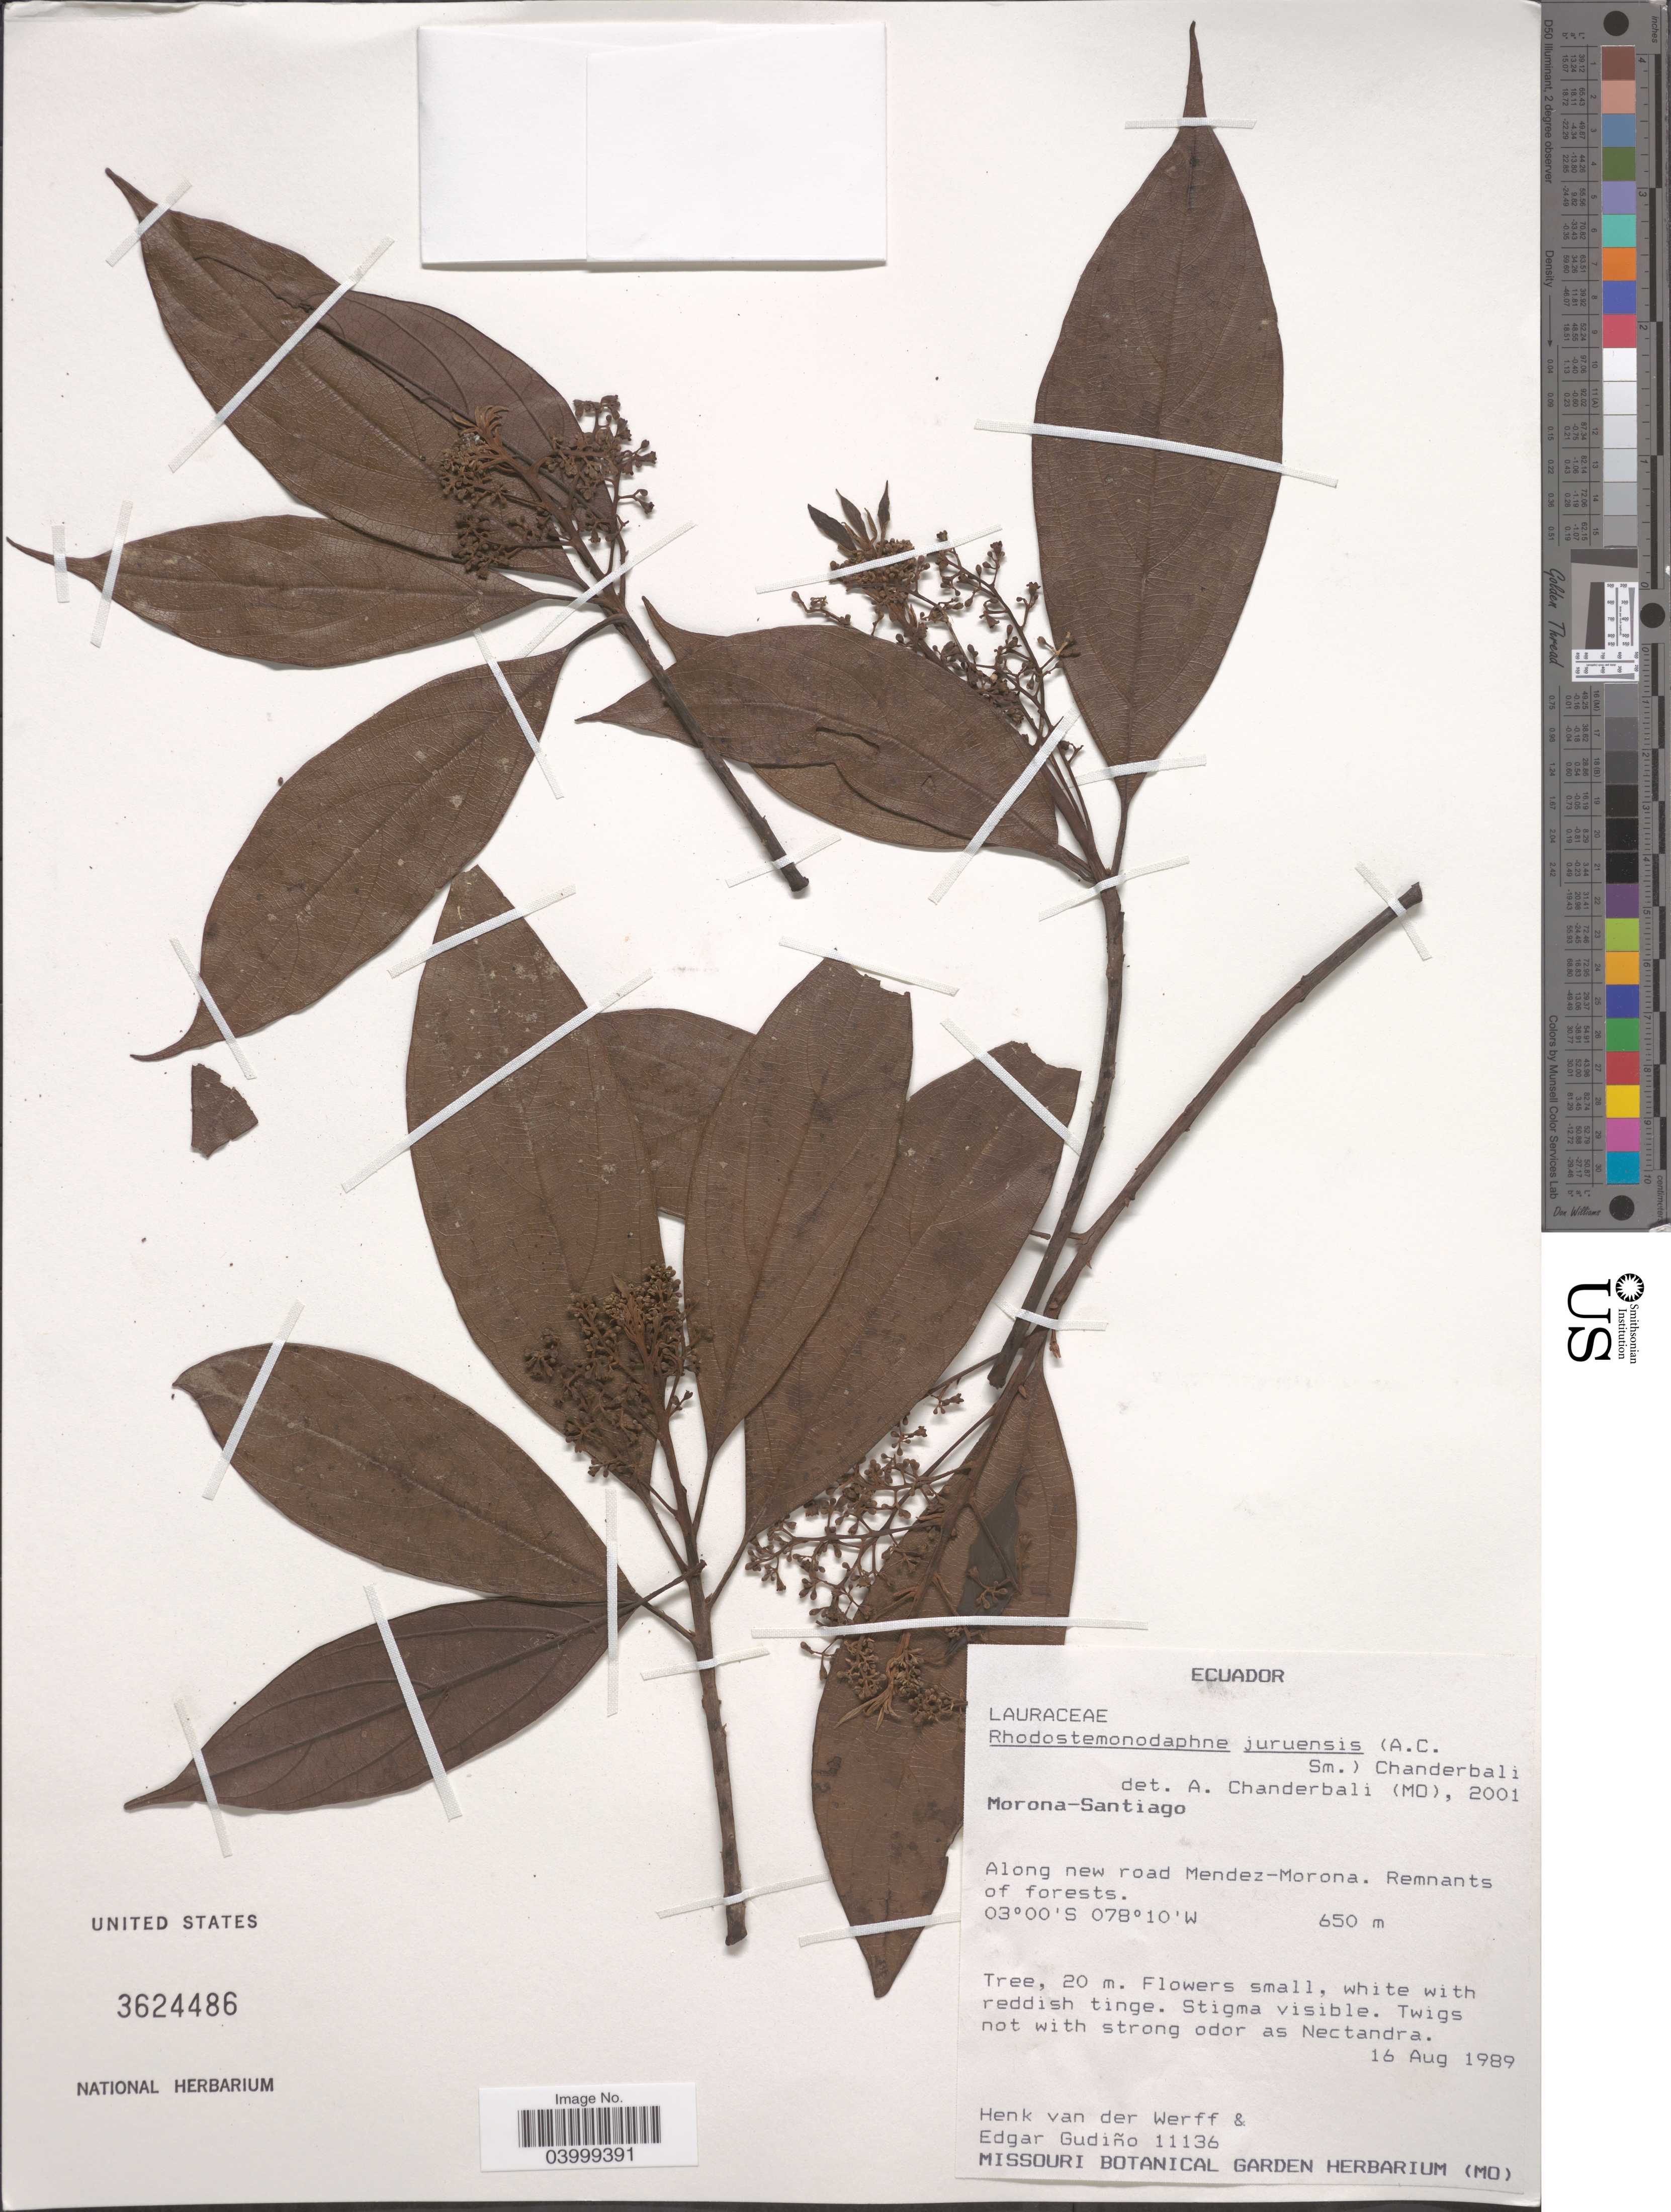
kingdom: Plantae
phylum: Tracheophyta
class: Magnoliopsida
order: Laurales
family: Lauraceae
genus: Rhodostemonodaphne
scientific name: Rhodostemonodaphne juruensis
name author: (A.C. Sm.) Chanderb.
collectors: H. van der Werff & E. Gudiño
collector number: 11136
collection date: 1989-08-16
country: Ecuador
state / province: Morona-Santiago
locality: Along new road Mendez-Morona.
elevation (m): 650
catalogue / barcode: US 3624486